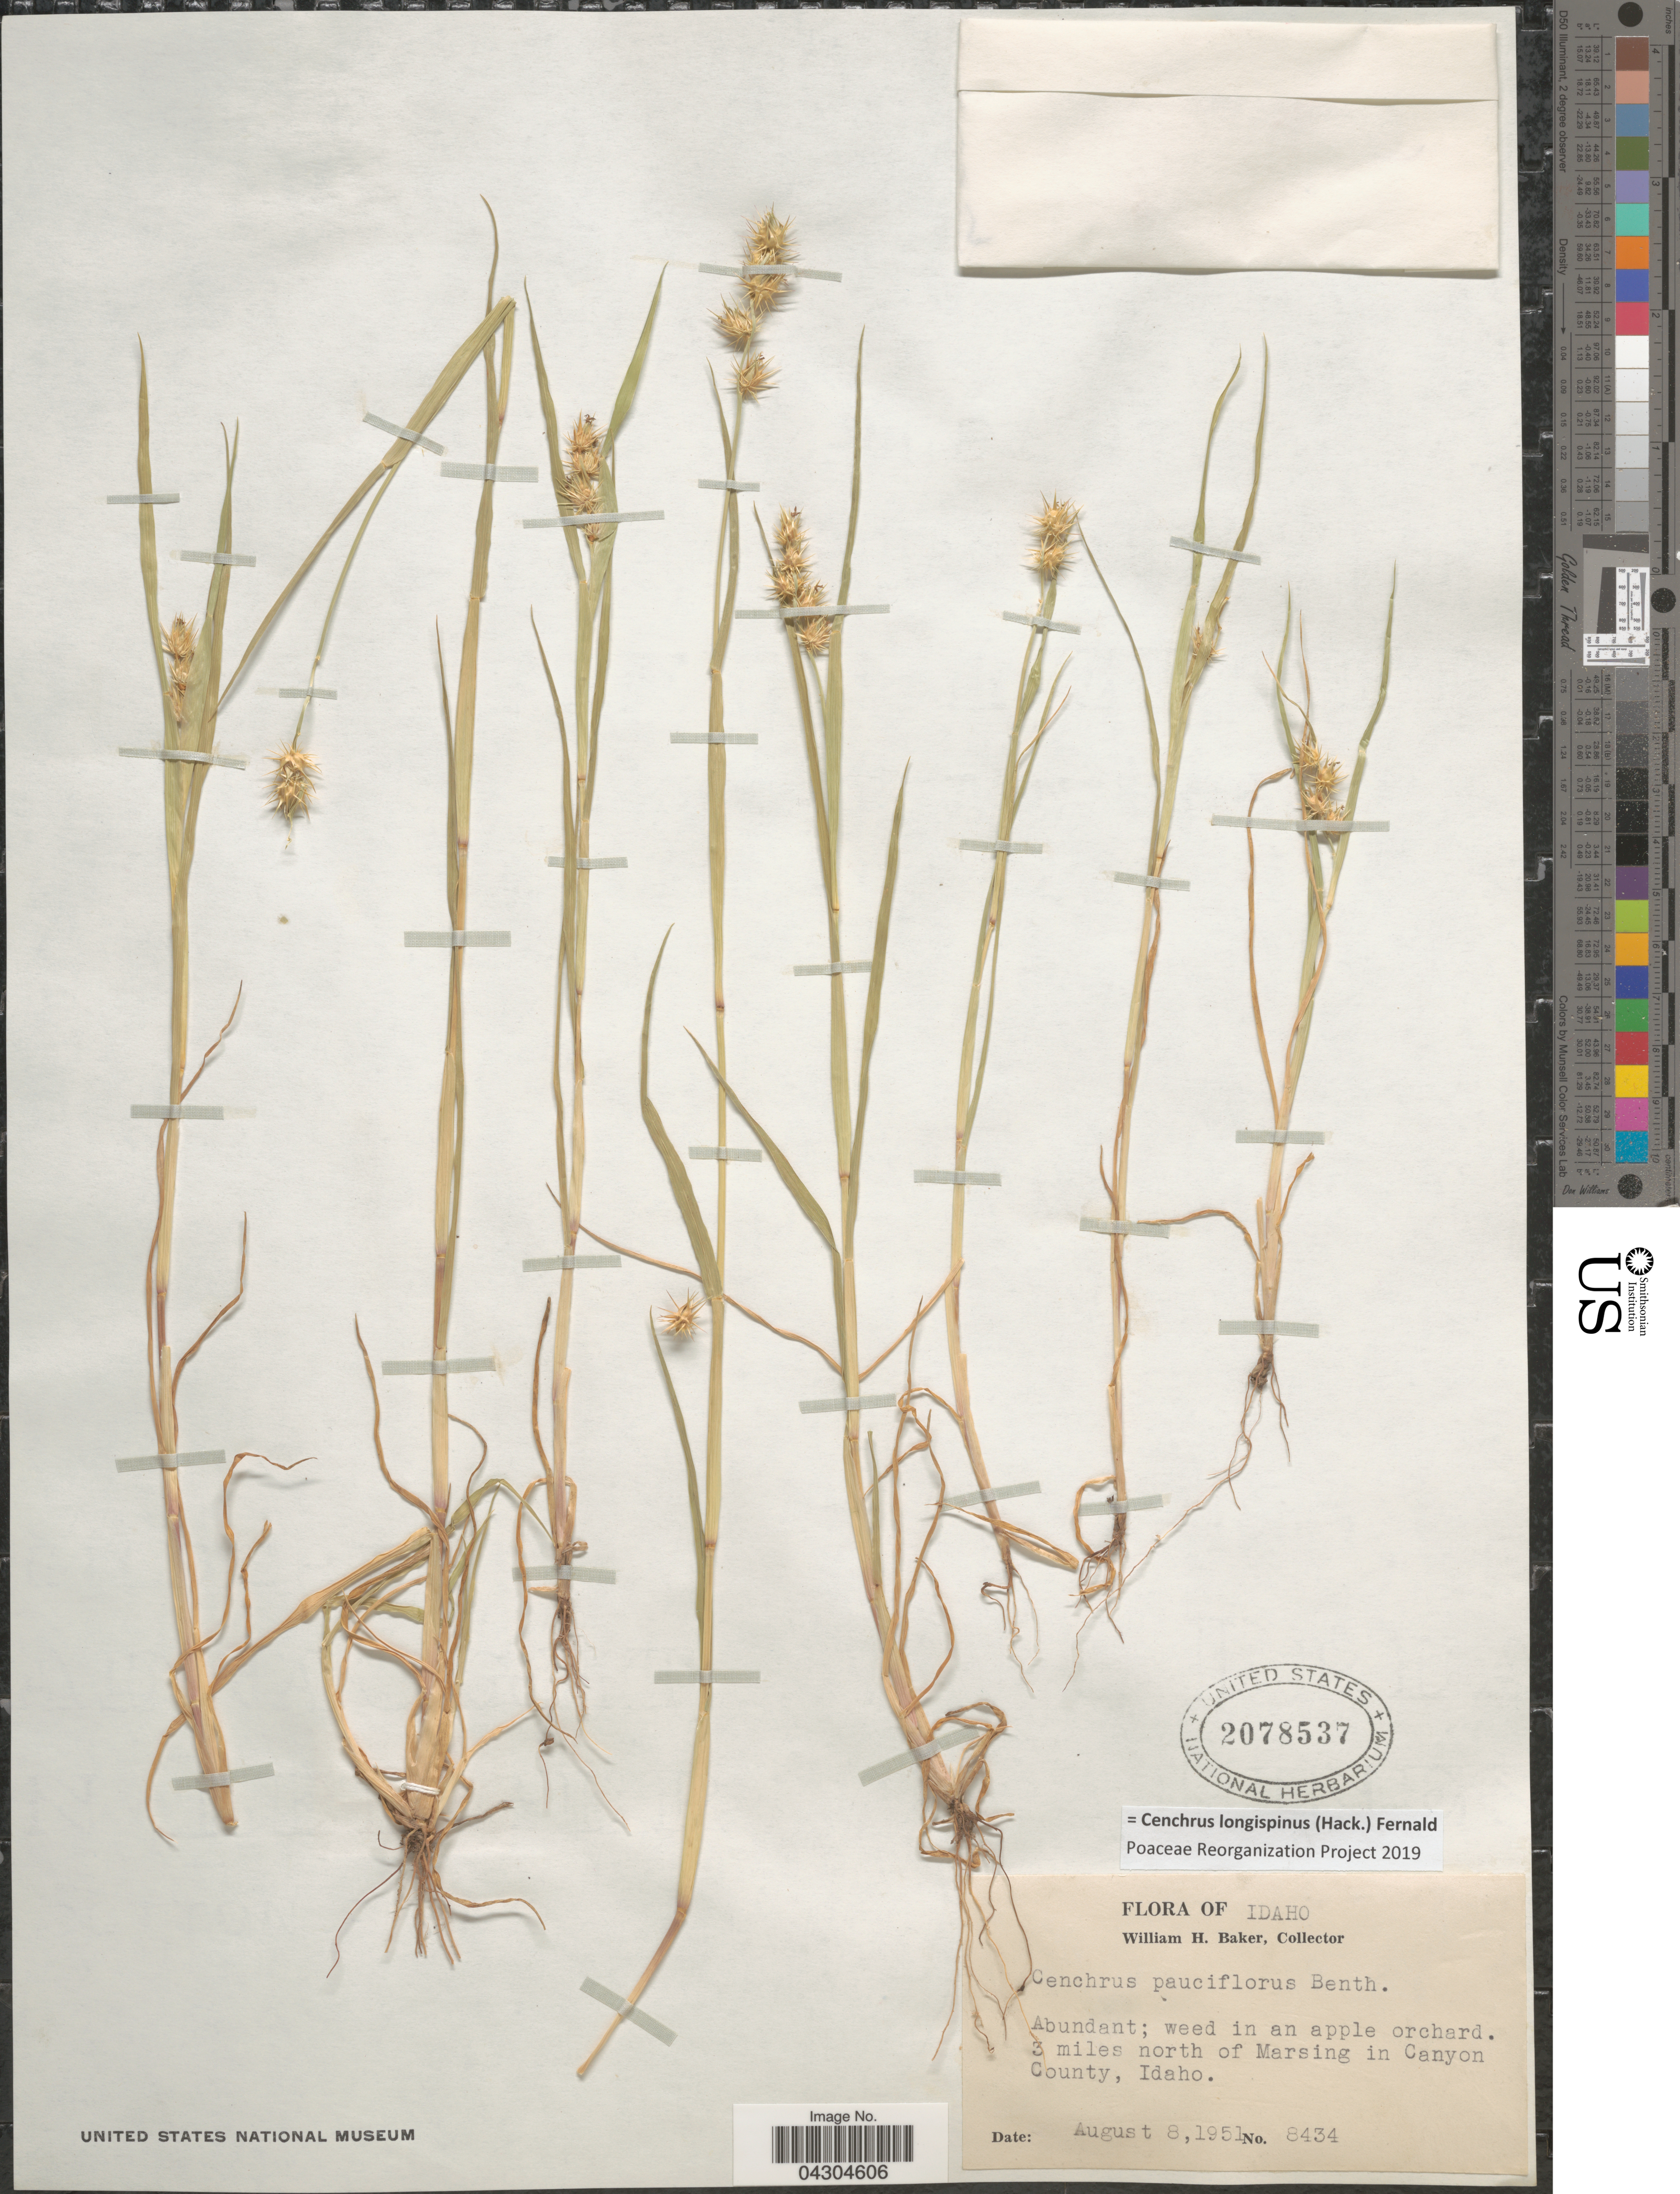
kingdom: Plantae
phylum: Tracheophyta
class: Liliopsida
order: Poales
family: Poaceae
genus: Cenchrus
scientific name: Cenchrus longispinus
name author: (Hack.) Fernald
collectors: W. H. Baker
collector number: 8434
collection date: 1951-08-08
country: United States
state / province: Idaho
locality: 3 miles north of Marsing in Canyon County.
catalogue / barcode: US 2078537